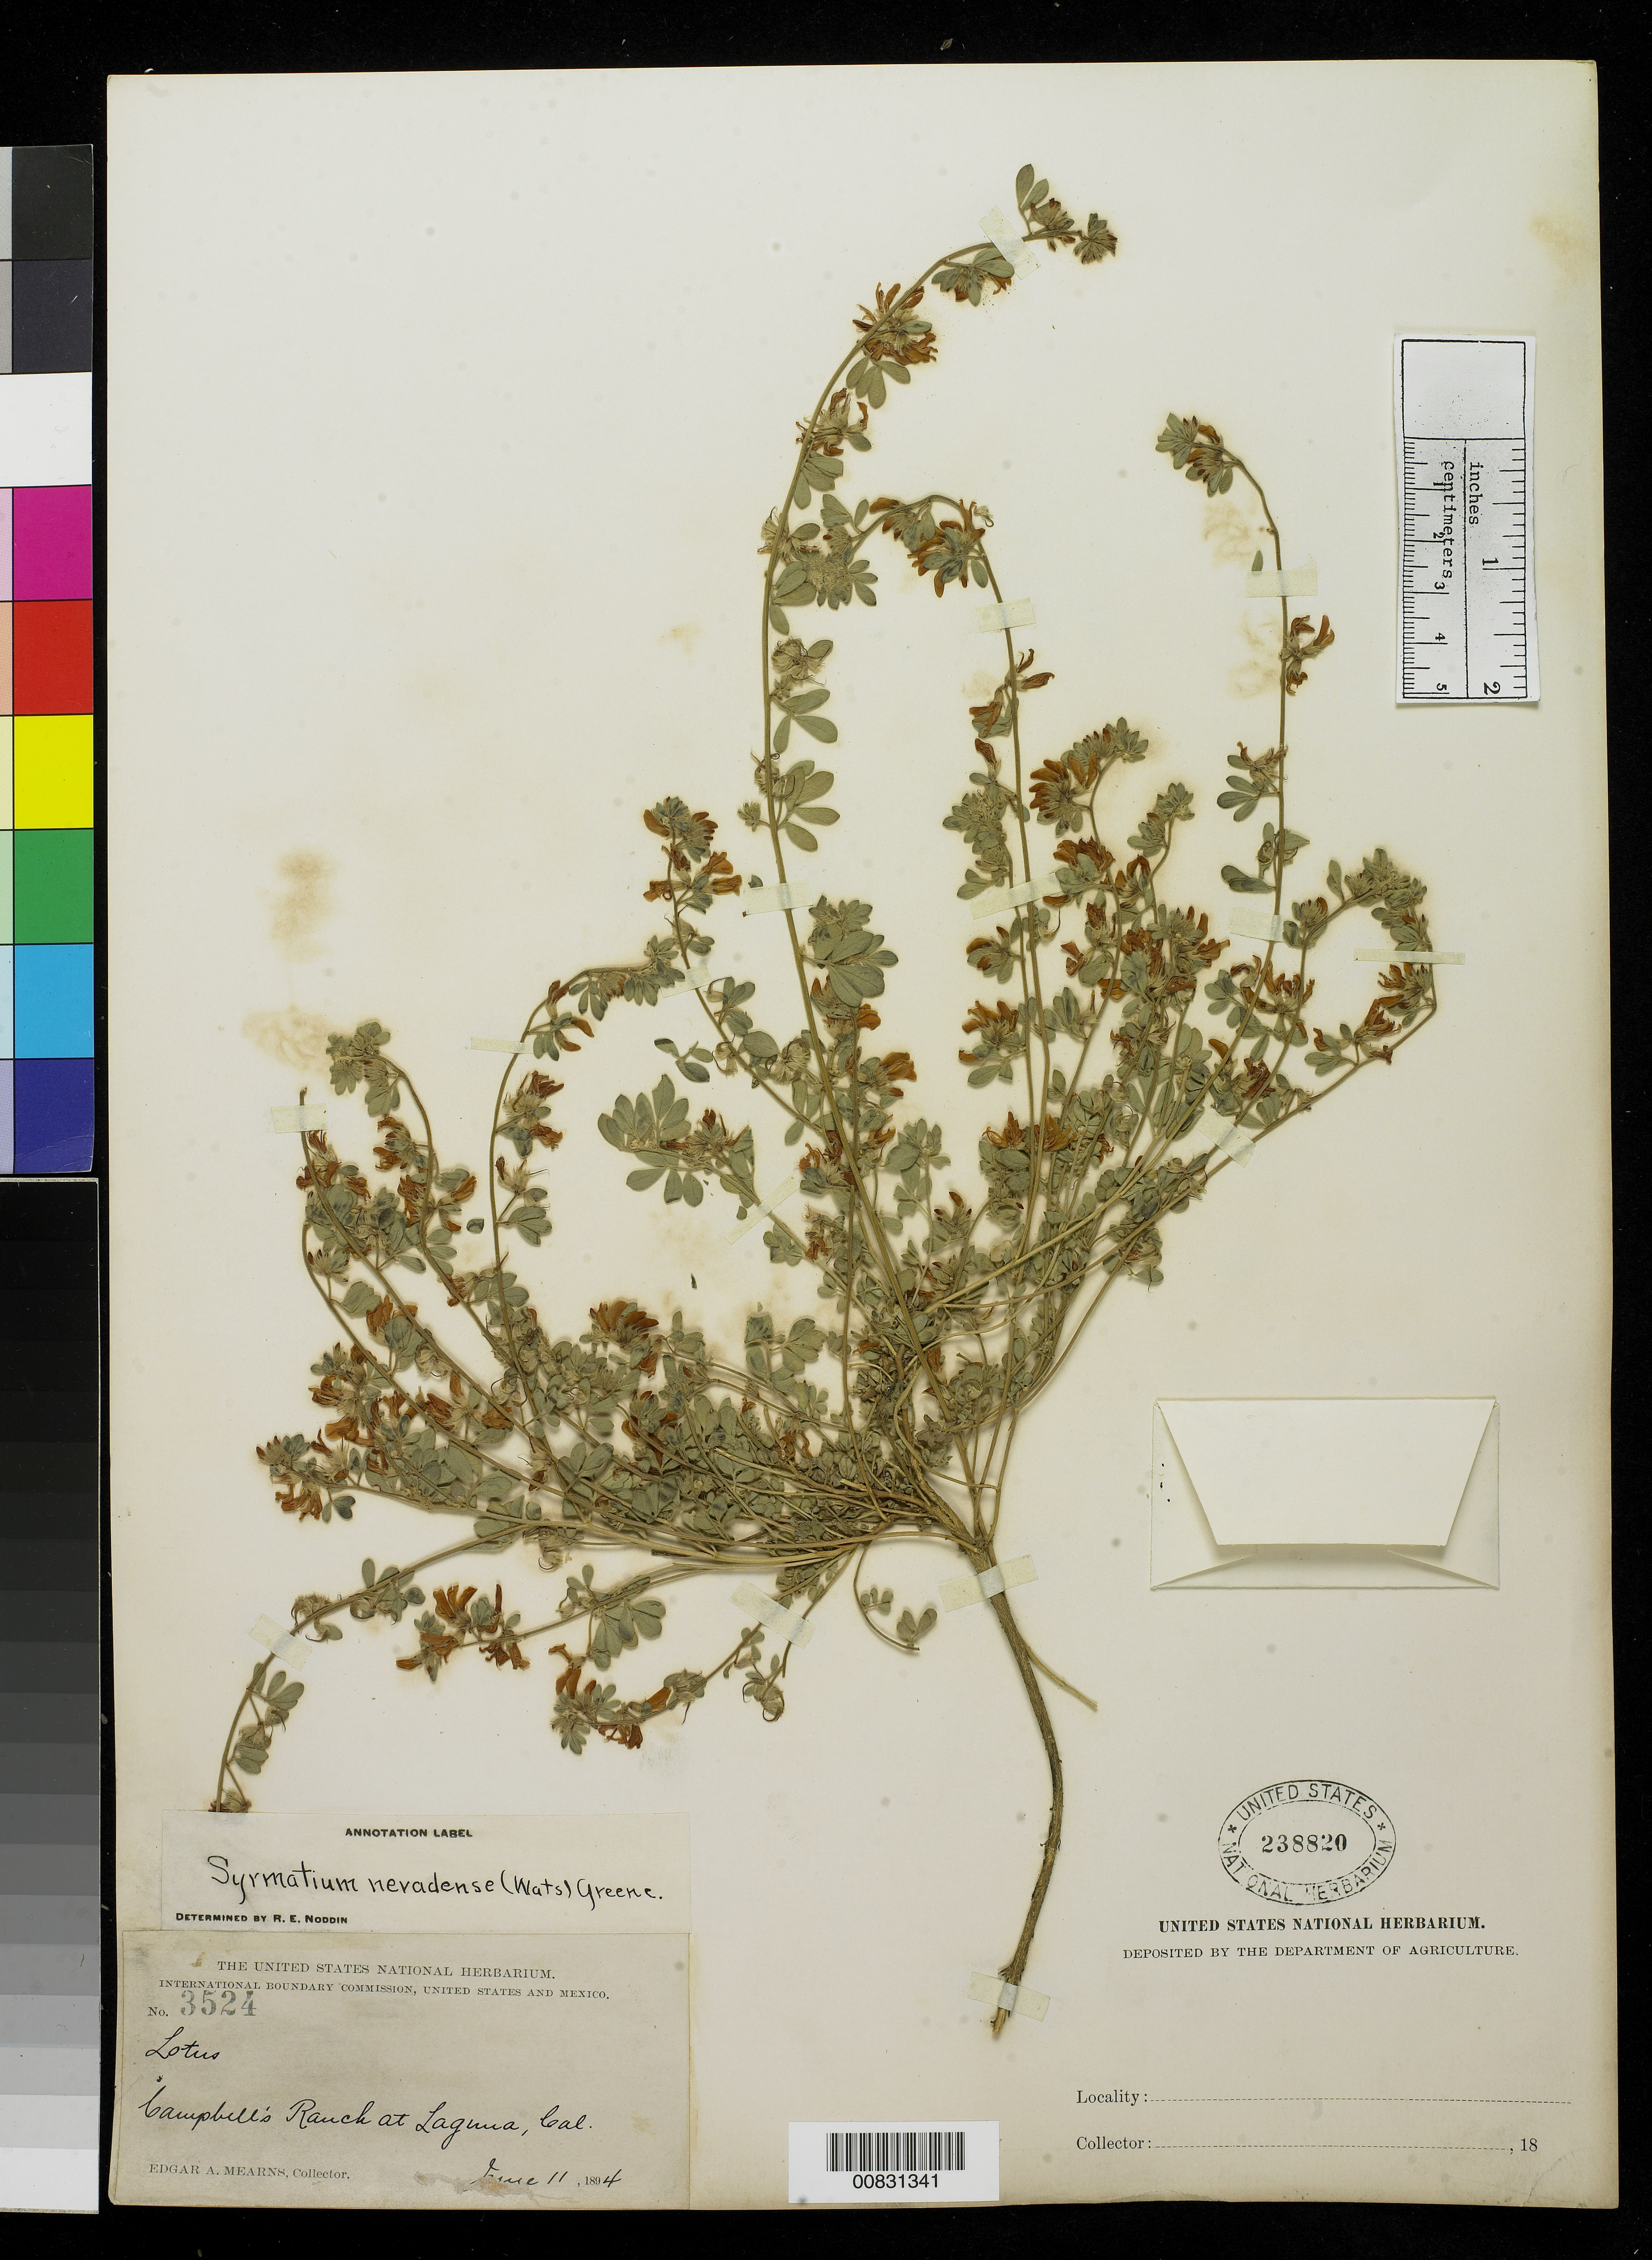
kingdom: Plantae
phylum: Tracheophyta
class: Magnoliopsida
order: Fabales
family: Fabaceae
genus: Syrmatium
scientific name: Syrmatium decumbens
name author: (Benth.) Greene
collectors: E. A. Mearns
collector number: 3524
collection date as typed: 11 Jun 1894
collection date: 1894-06-11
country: United States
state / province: California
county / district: Orange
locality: Campbell's Ranch at Laguna, California.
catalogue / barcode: US 238820